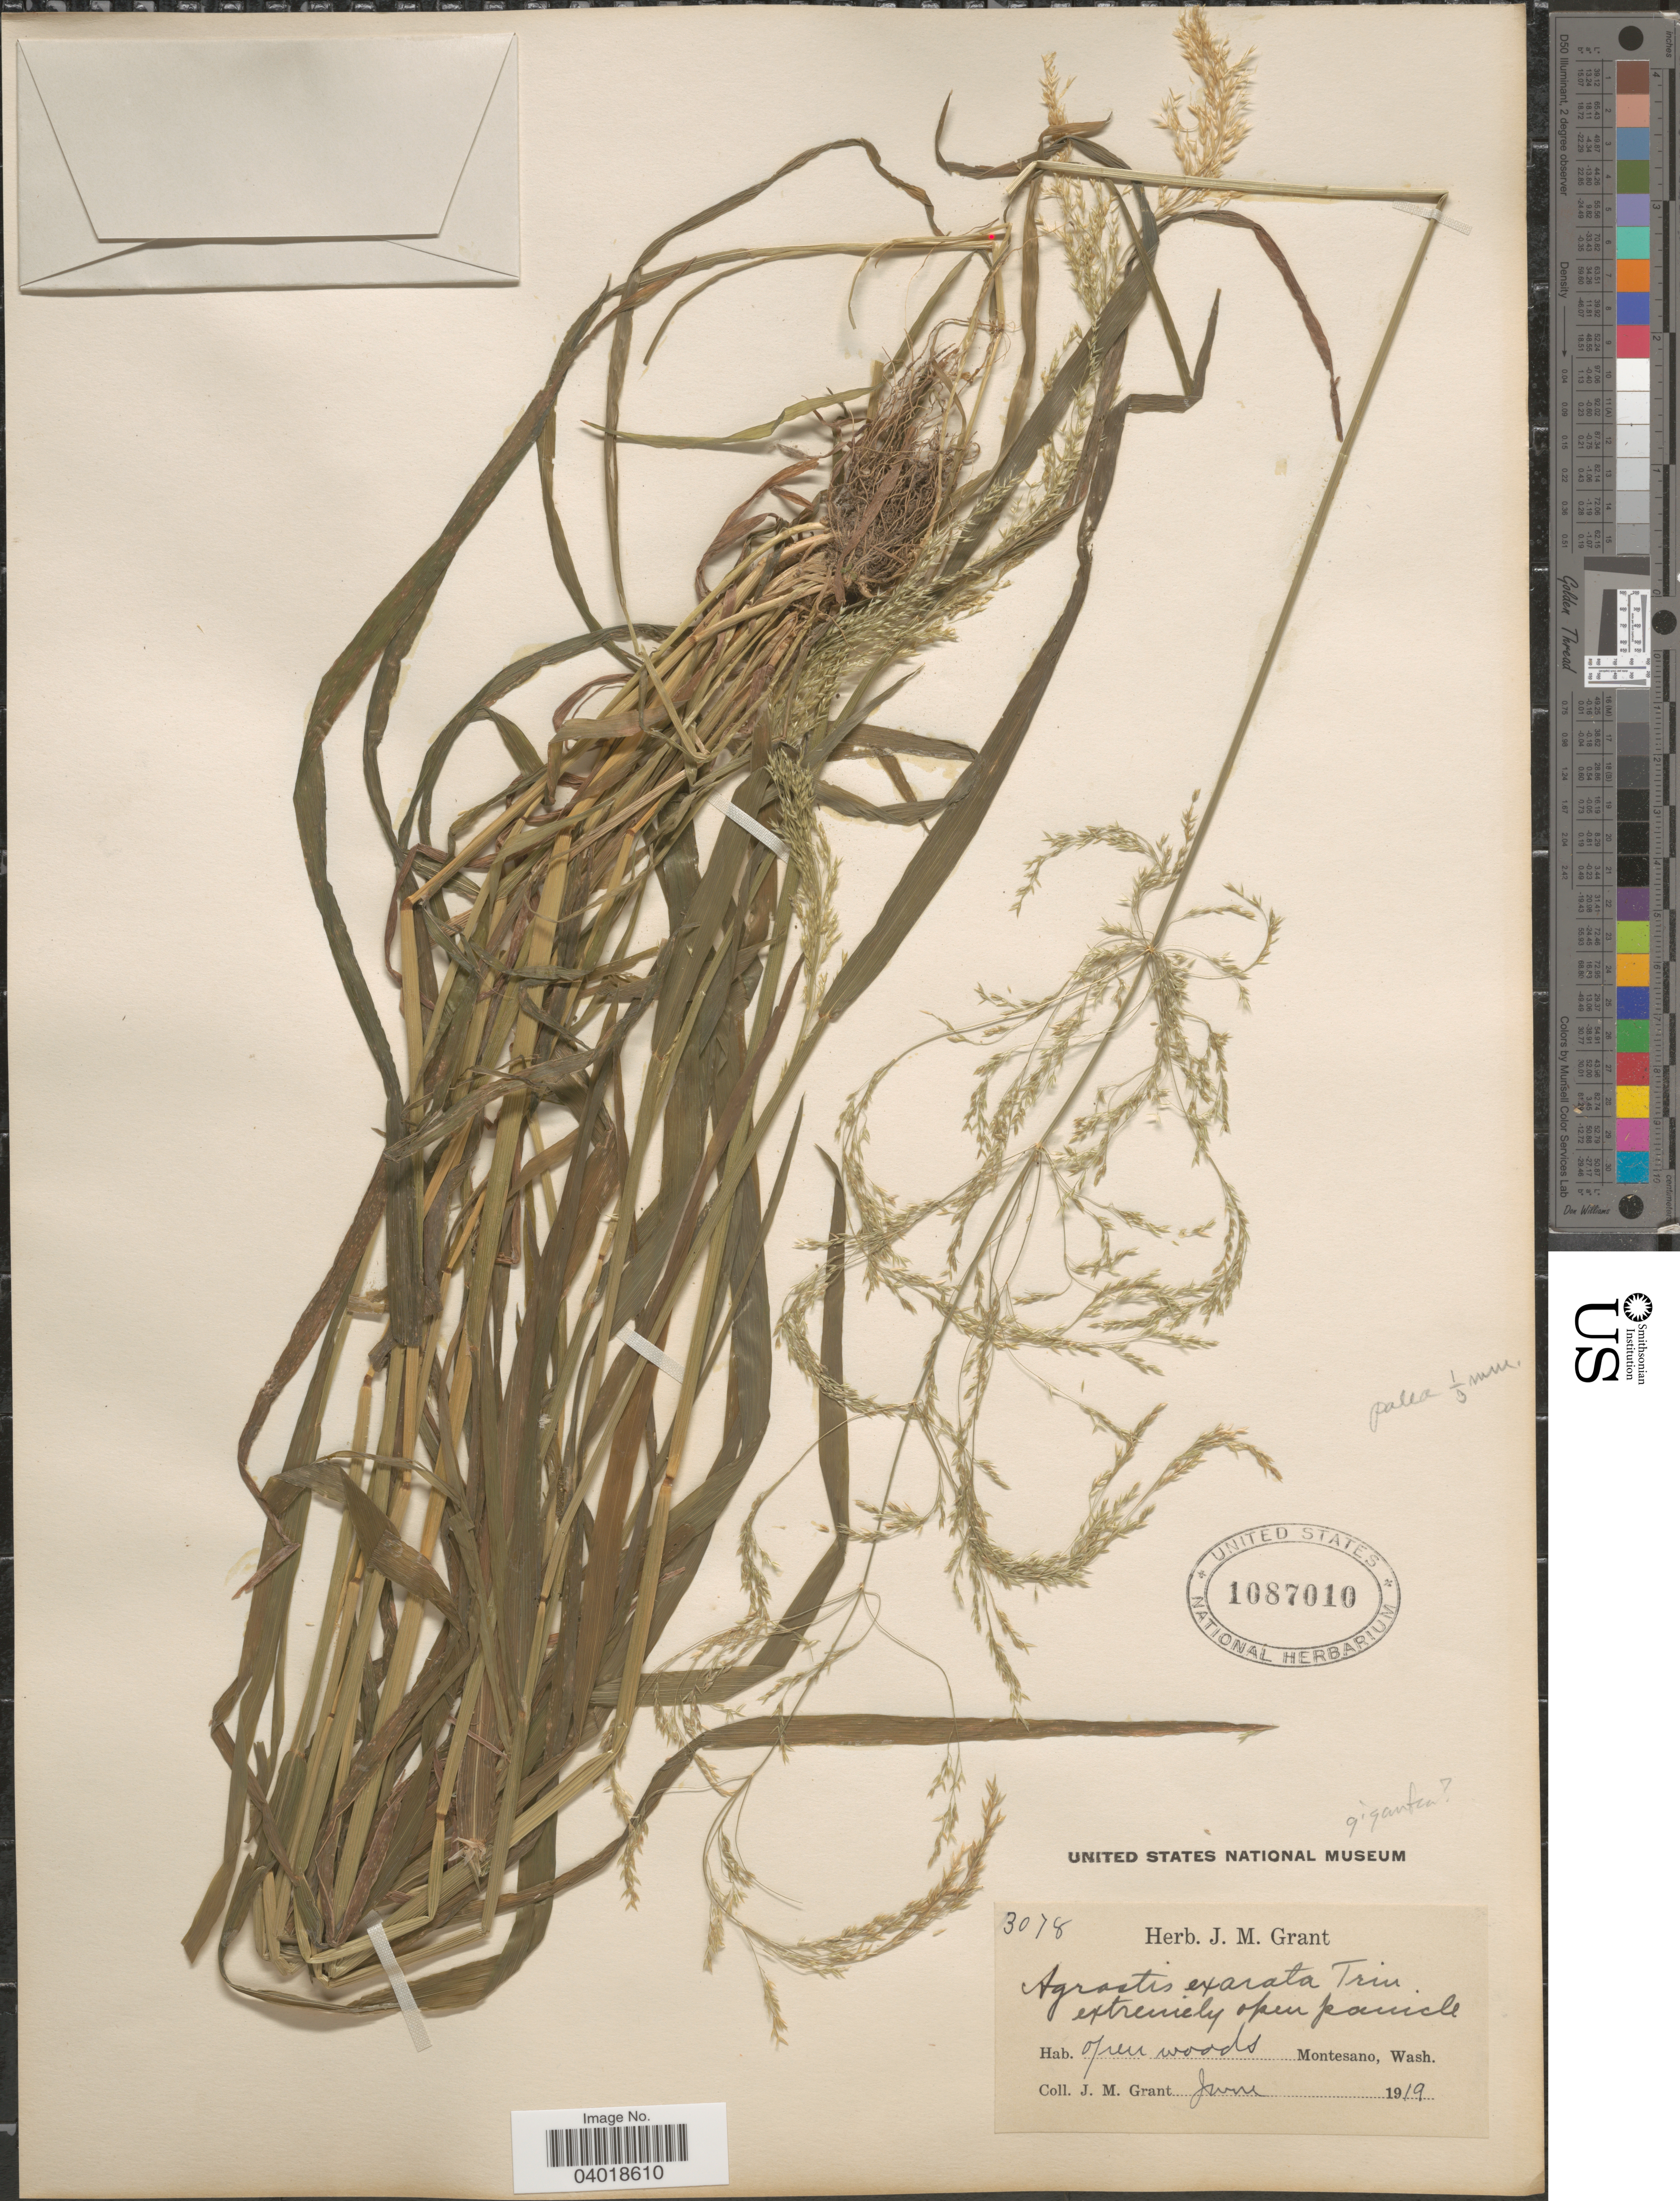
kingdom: Plantae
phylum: Tracheophyta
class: Liliopsida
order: Poales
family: Poaceae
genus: Agrostis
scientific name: Agrostis exarata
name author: Trin.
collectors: J. M. Grant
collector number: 3078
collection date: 1919-06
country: United States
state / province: Washington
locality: Extremely open panicle. Open woods Montesano.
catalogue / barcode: US 1087010